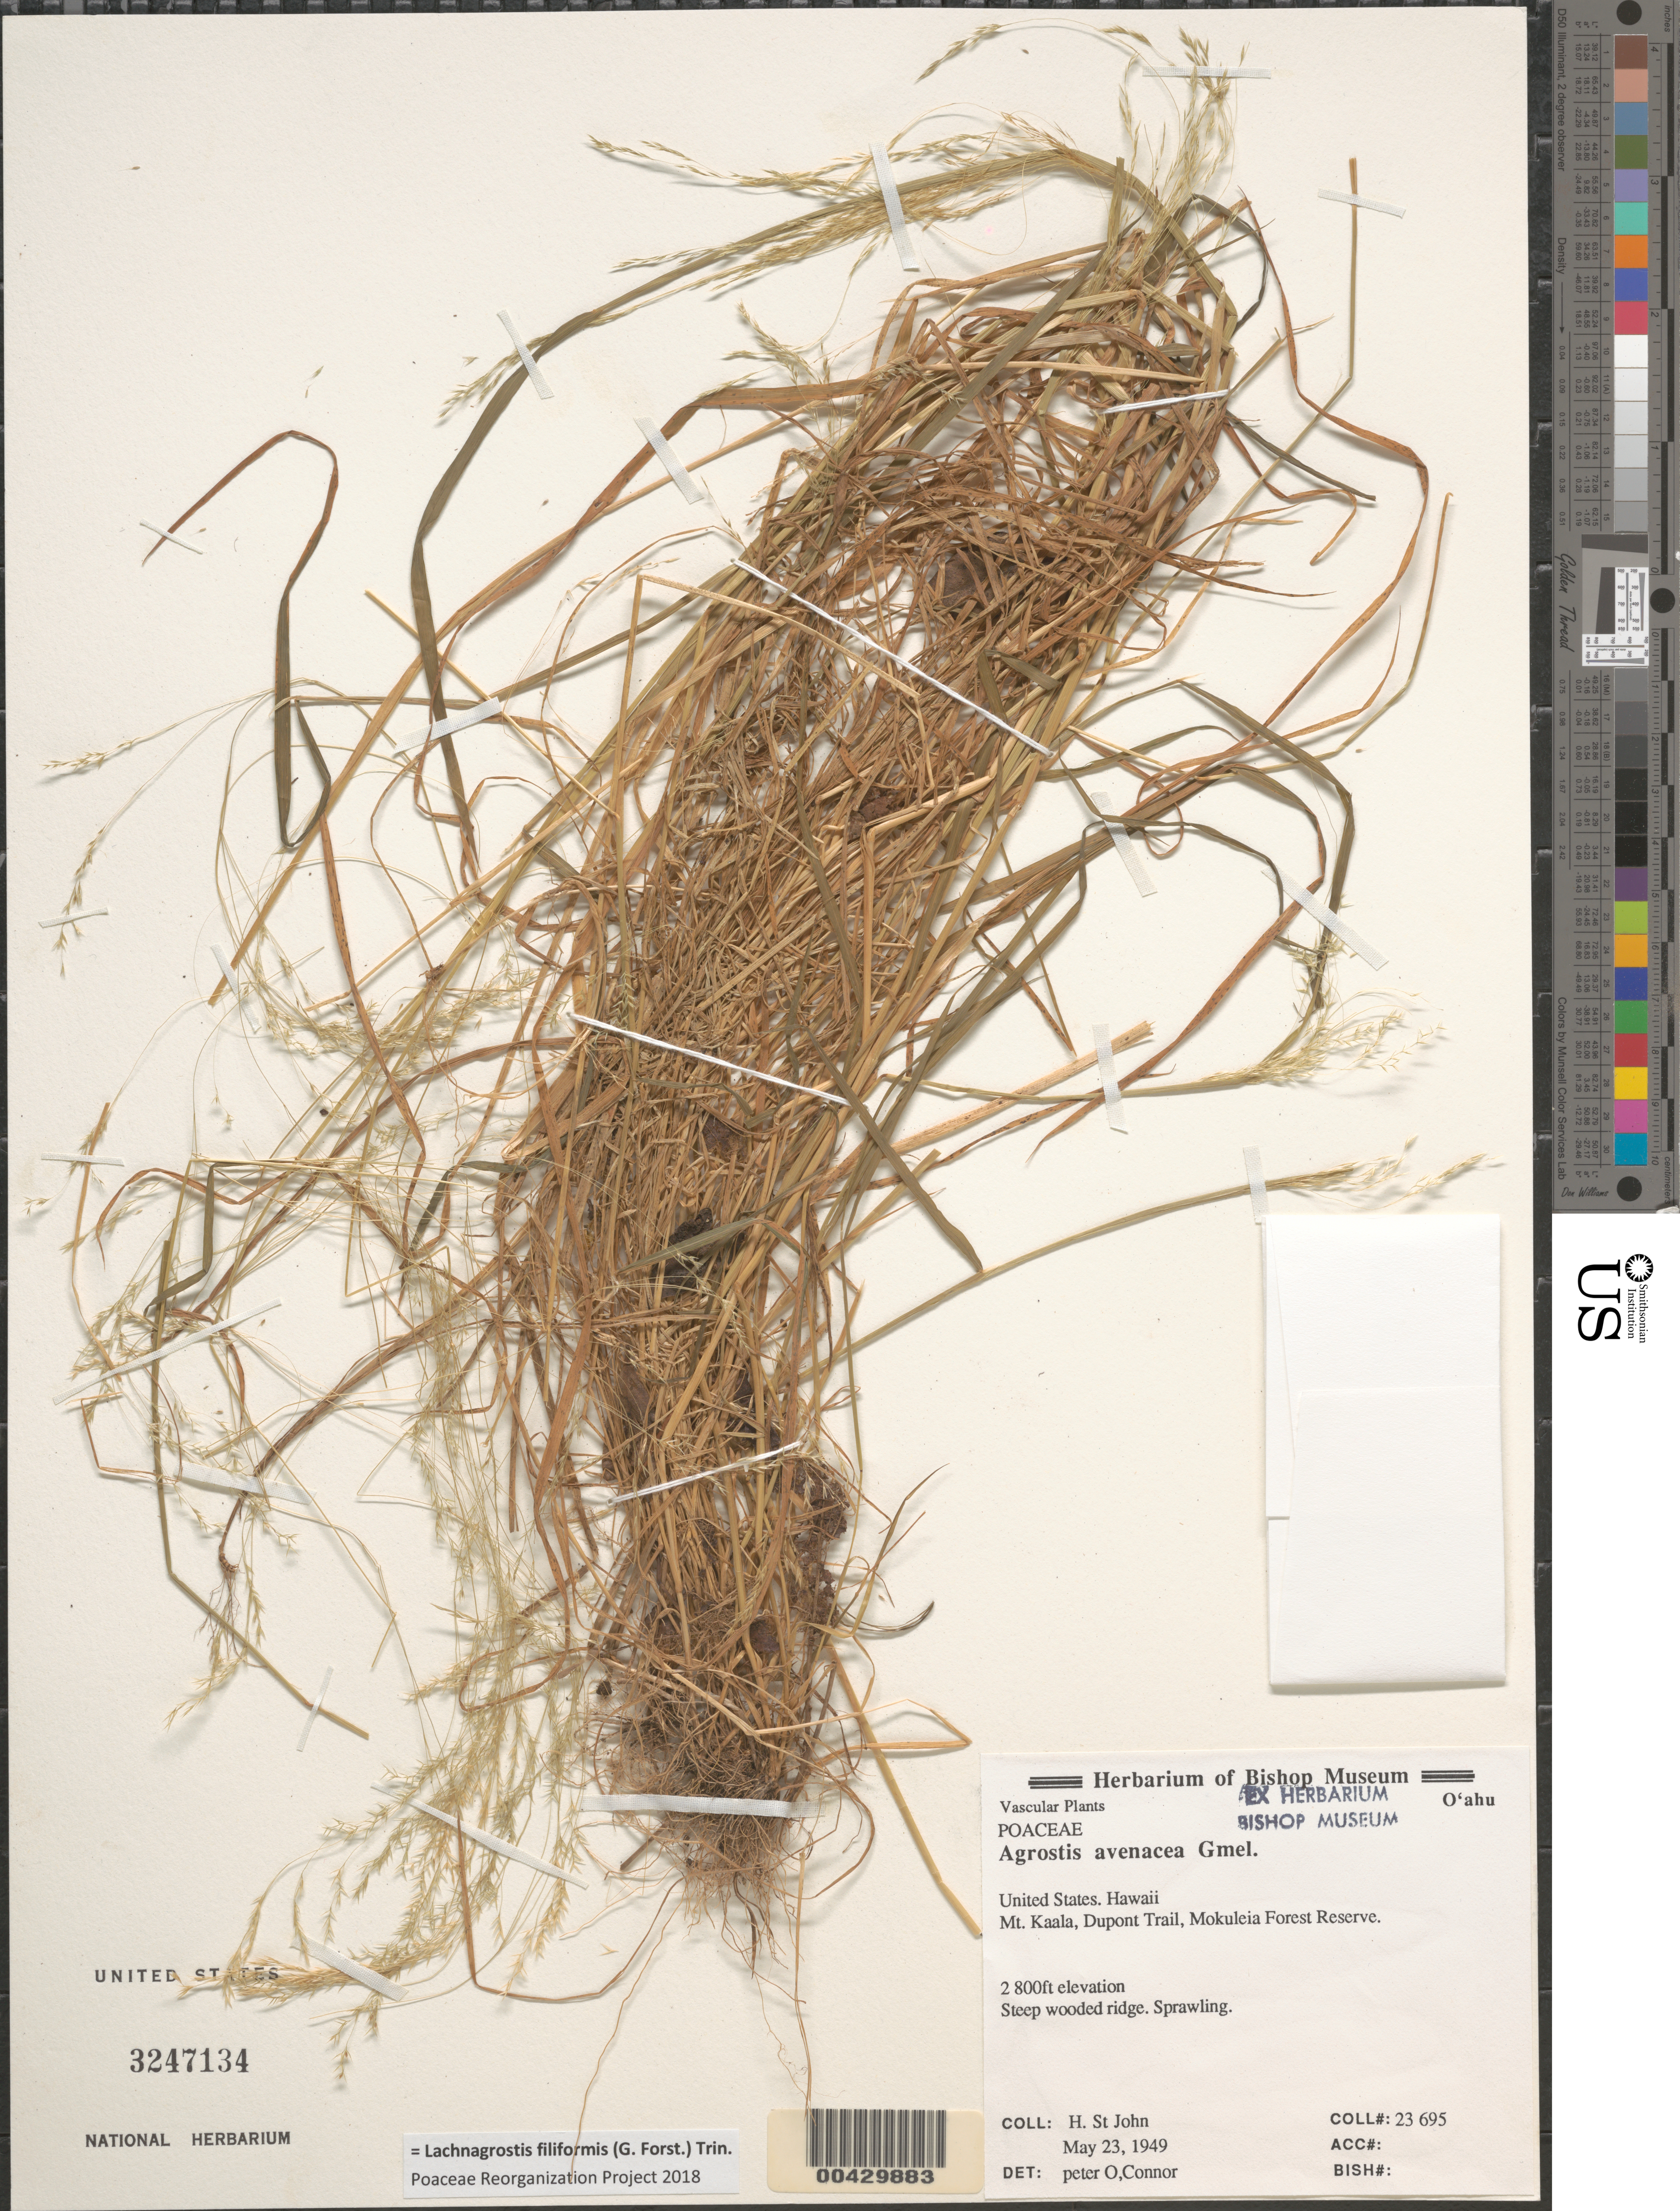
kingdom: Plantae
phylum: Tracheophyta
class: Liliopsida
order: Poales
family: Poaceae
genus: Lachnagrostis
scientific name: Lachnagrostis filiformis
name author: (J.R. Forst.) Trin.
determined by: Poaceae Reorganization Project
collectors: H. St. John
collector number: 23695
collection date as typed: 23 May 1949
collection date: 1949-05-23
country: United States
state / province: Hawaii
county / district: Honolulu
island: Oahu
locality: Mount Kaala, Dupont Trail, Mokuleia Forest Reserve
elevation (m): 853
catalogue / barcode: US 3247134